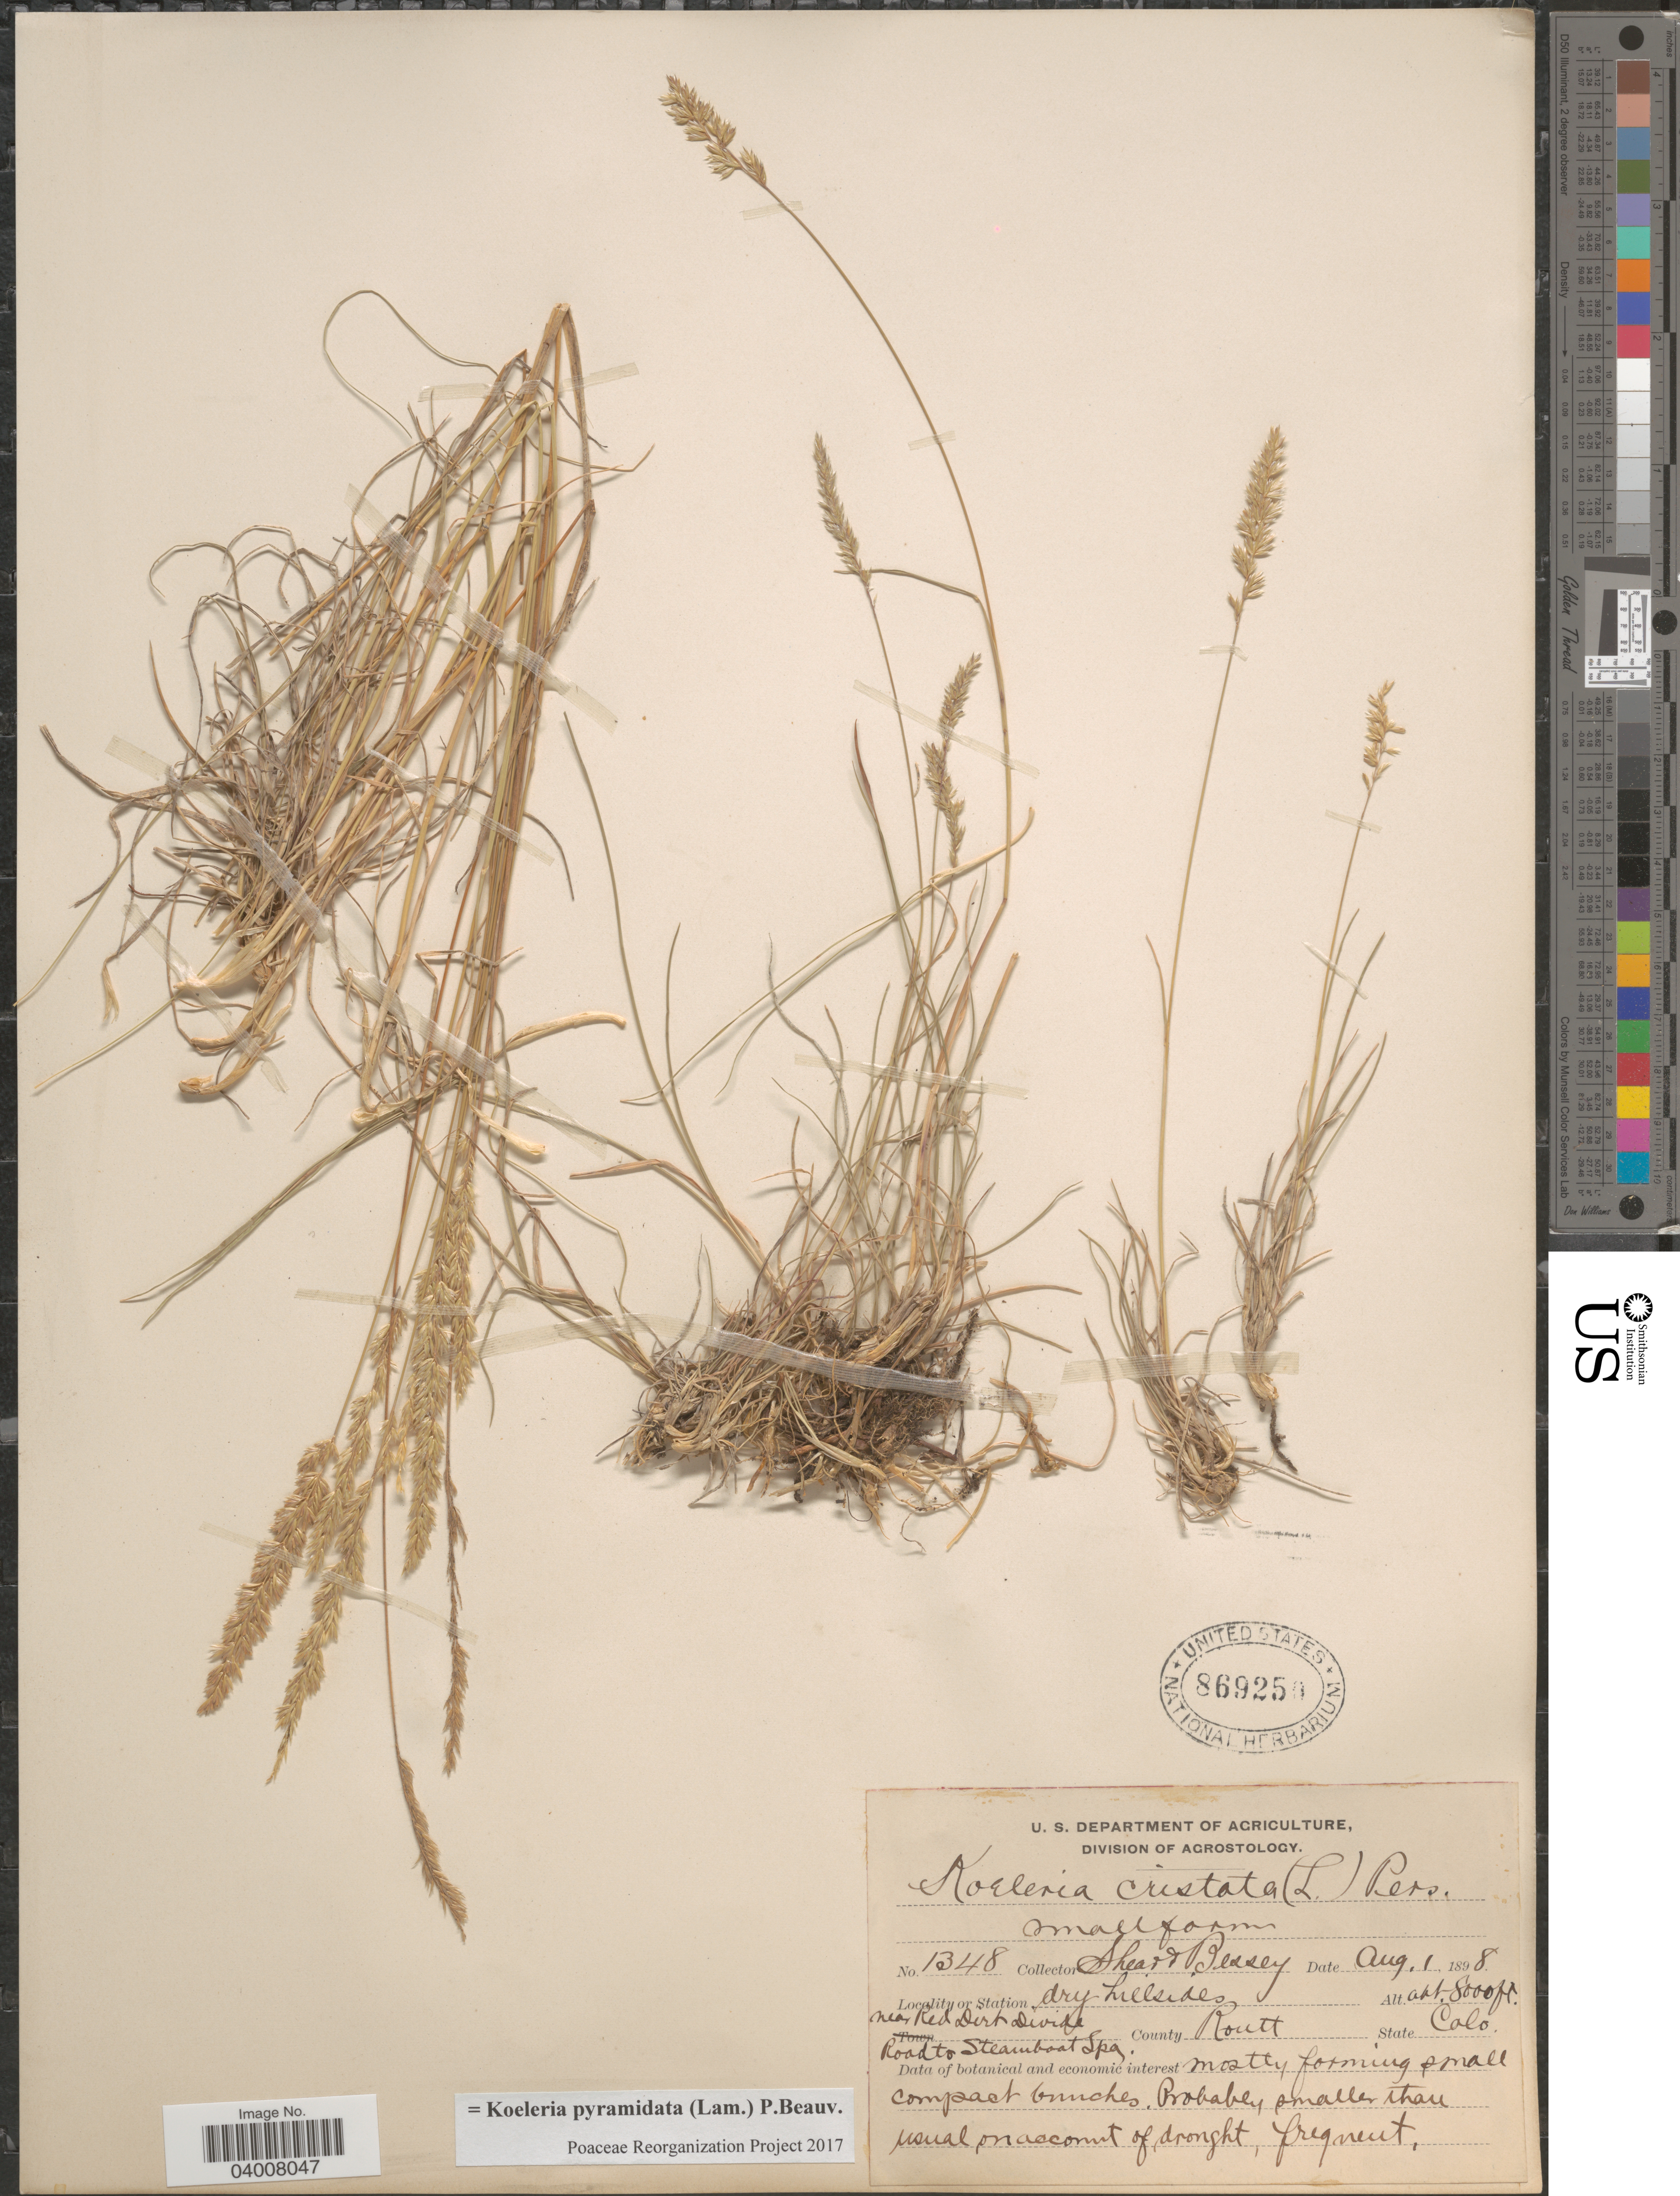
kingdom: Plantae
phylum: Tracheophyta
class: Liliopsida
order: Poales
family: Poaceae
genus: Koeleria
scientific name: Koeleria pyramidata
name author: (Lam.) P. Beauv.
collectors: -- Shear & -. Bessey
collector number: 1348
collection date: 1898-08-01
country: United States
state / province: Colorado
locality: Dry hillsides near Red Dirt Divide. Road to Steamboat Spg. County Routt.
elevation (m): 2438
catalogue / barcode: US 869250